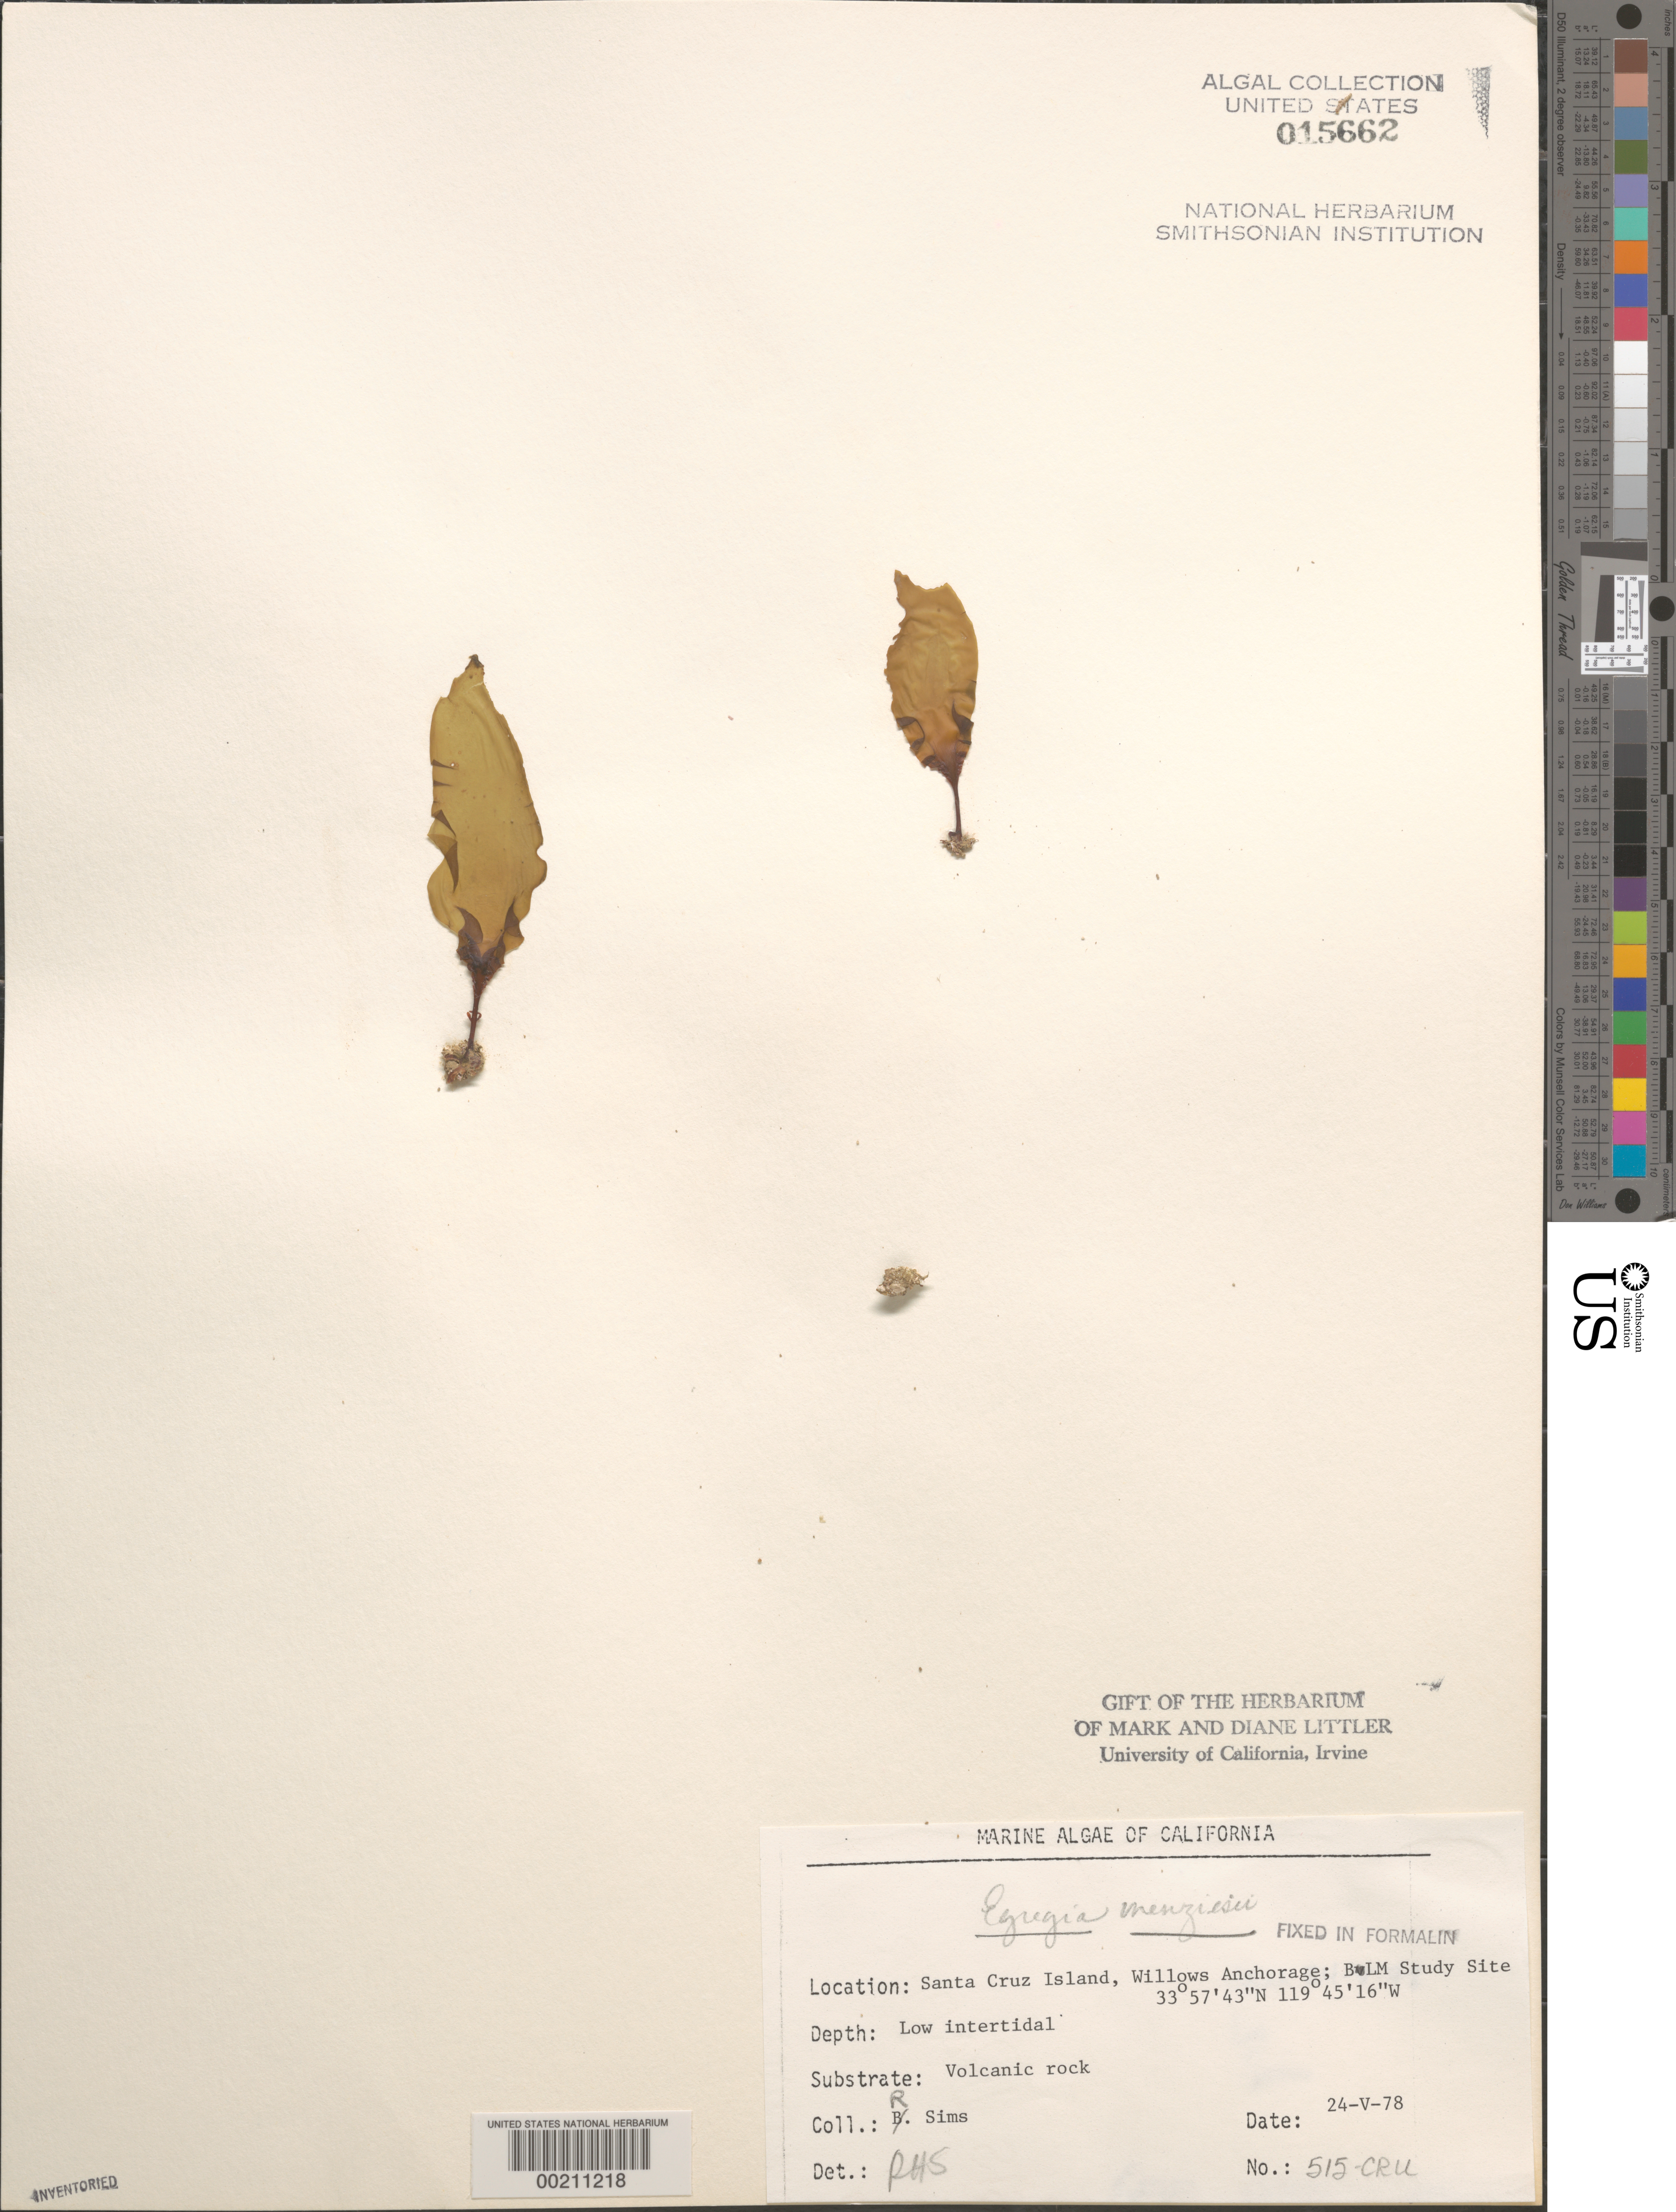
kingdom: Chromista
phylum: Ochrophyta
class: Phaeophyceae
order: Laminariales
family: Lessoniaceae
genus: Egregia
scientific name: Egregia menziesii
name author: (Turner) Aresch.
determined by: Sims, Robert H.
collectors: R. H. Sims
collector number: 515-cru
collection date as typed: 24 May 1978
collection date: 1978-05-24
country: United States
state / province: California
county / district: Santa Barbara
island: Santa Cruz Island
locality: Willows Anchorage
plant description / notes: BLM-SOCALBIGHT Rocky Intertidal Survey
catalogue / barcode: US 15662